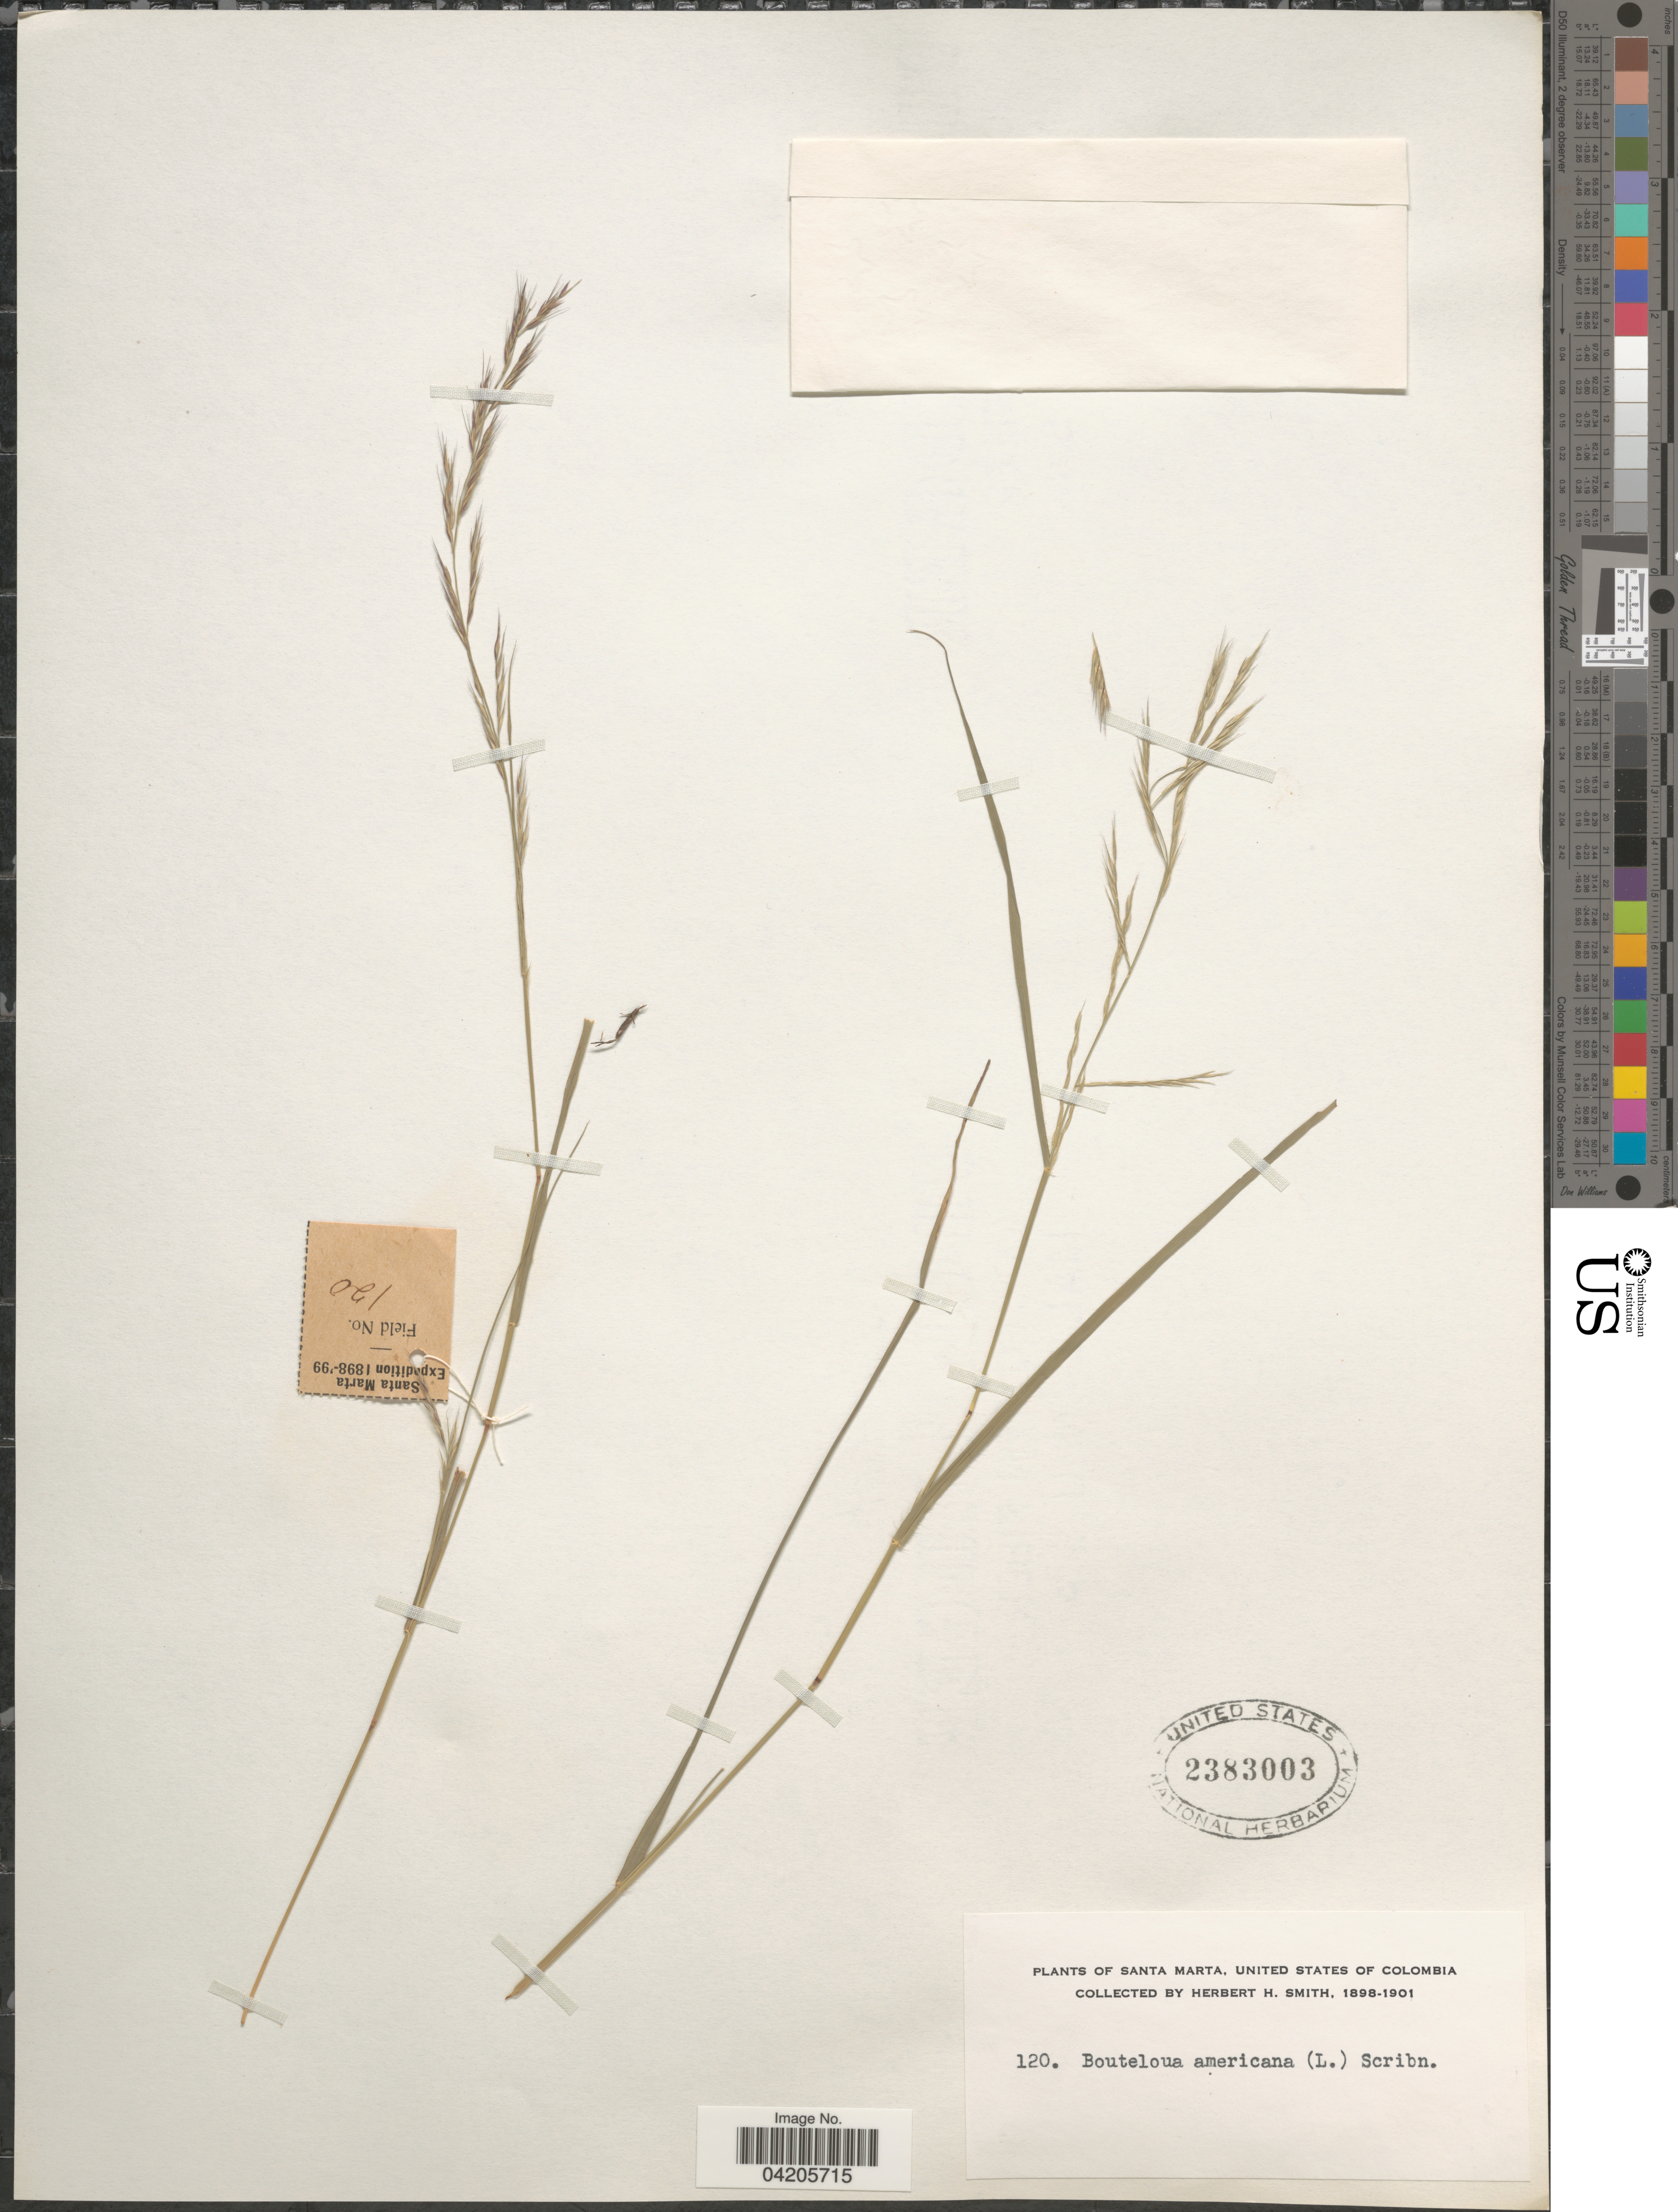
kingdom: Plantae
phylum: Tracheophyta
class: Liliopsida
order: Poales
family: Poaceae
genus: Bouteloua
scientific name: Bouteloua americana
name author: (L.) Scribn.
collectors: Herbert H. Smith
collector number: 120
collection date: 1898/1901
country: Colombia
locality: Santa Marta, United States of Colombia. Santa Marta Expedition 1898-'99.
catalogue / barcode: US 2383003